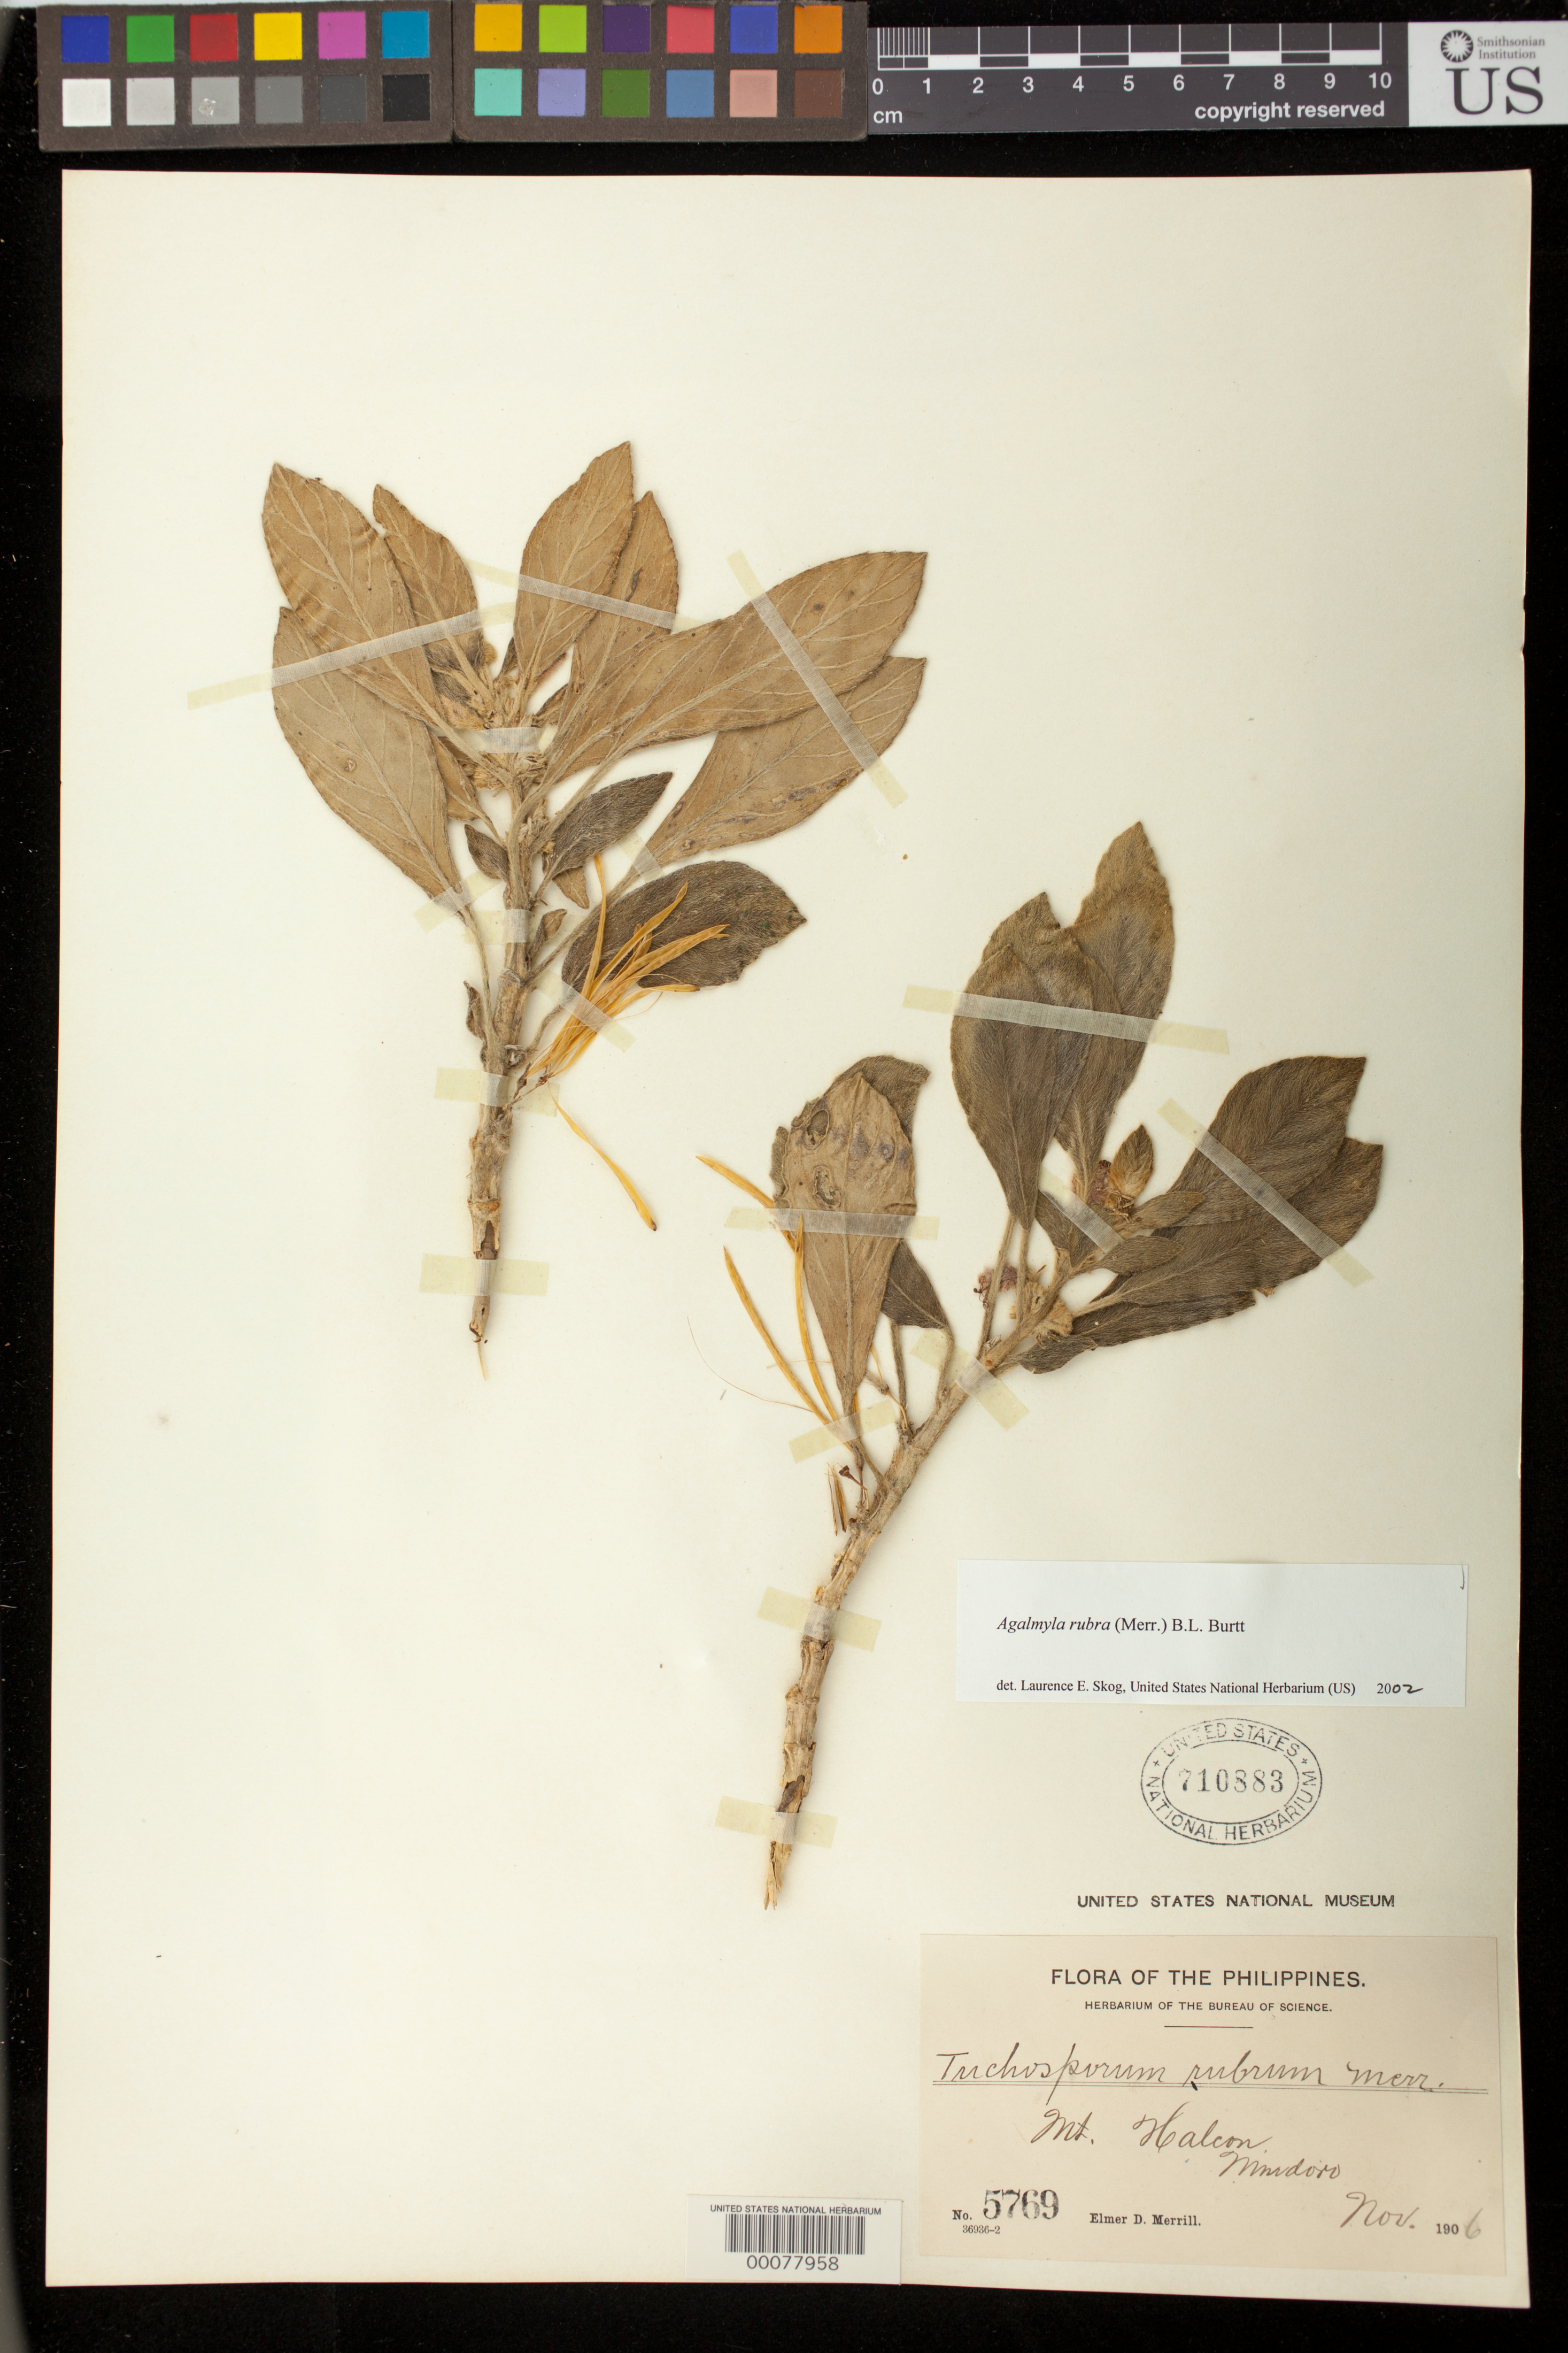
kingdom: Plantae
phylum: Tracheophyta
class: Magnoliopsida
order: Lamiales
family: Gesneriaceae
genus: Agalmyla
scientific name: Agalmyla rubrum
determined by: Skog, Laurence E.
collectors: E. D. Merrill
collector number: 5769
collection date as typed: Nov 1906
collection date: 1906-11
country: Philippines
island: Mindoro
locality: Mt. Halcon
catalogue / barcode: US 710883